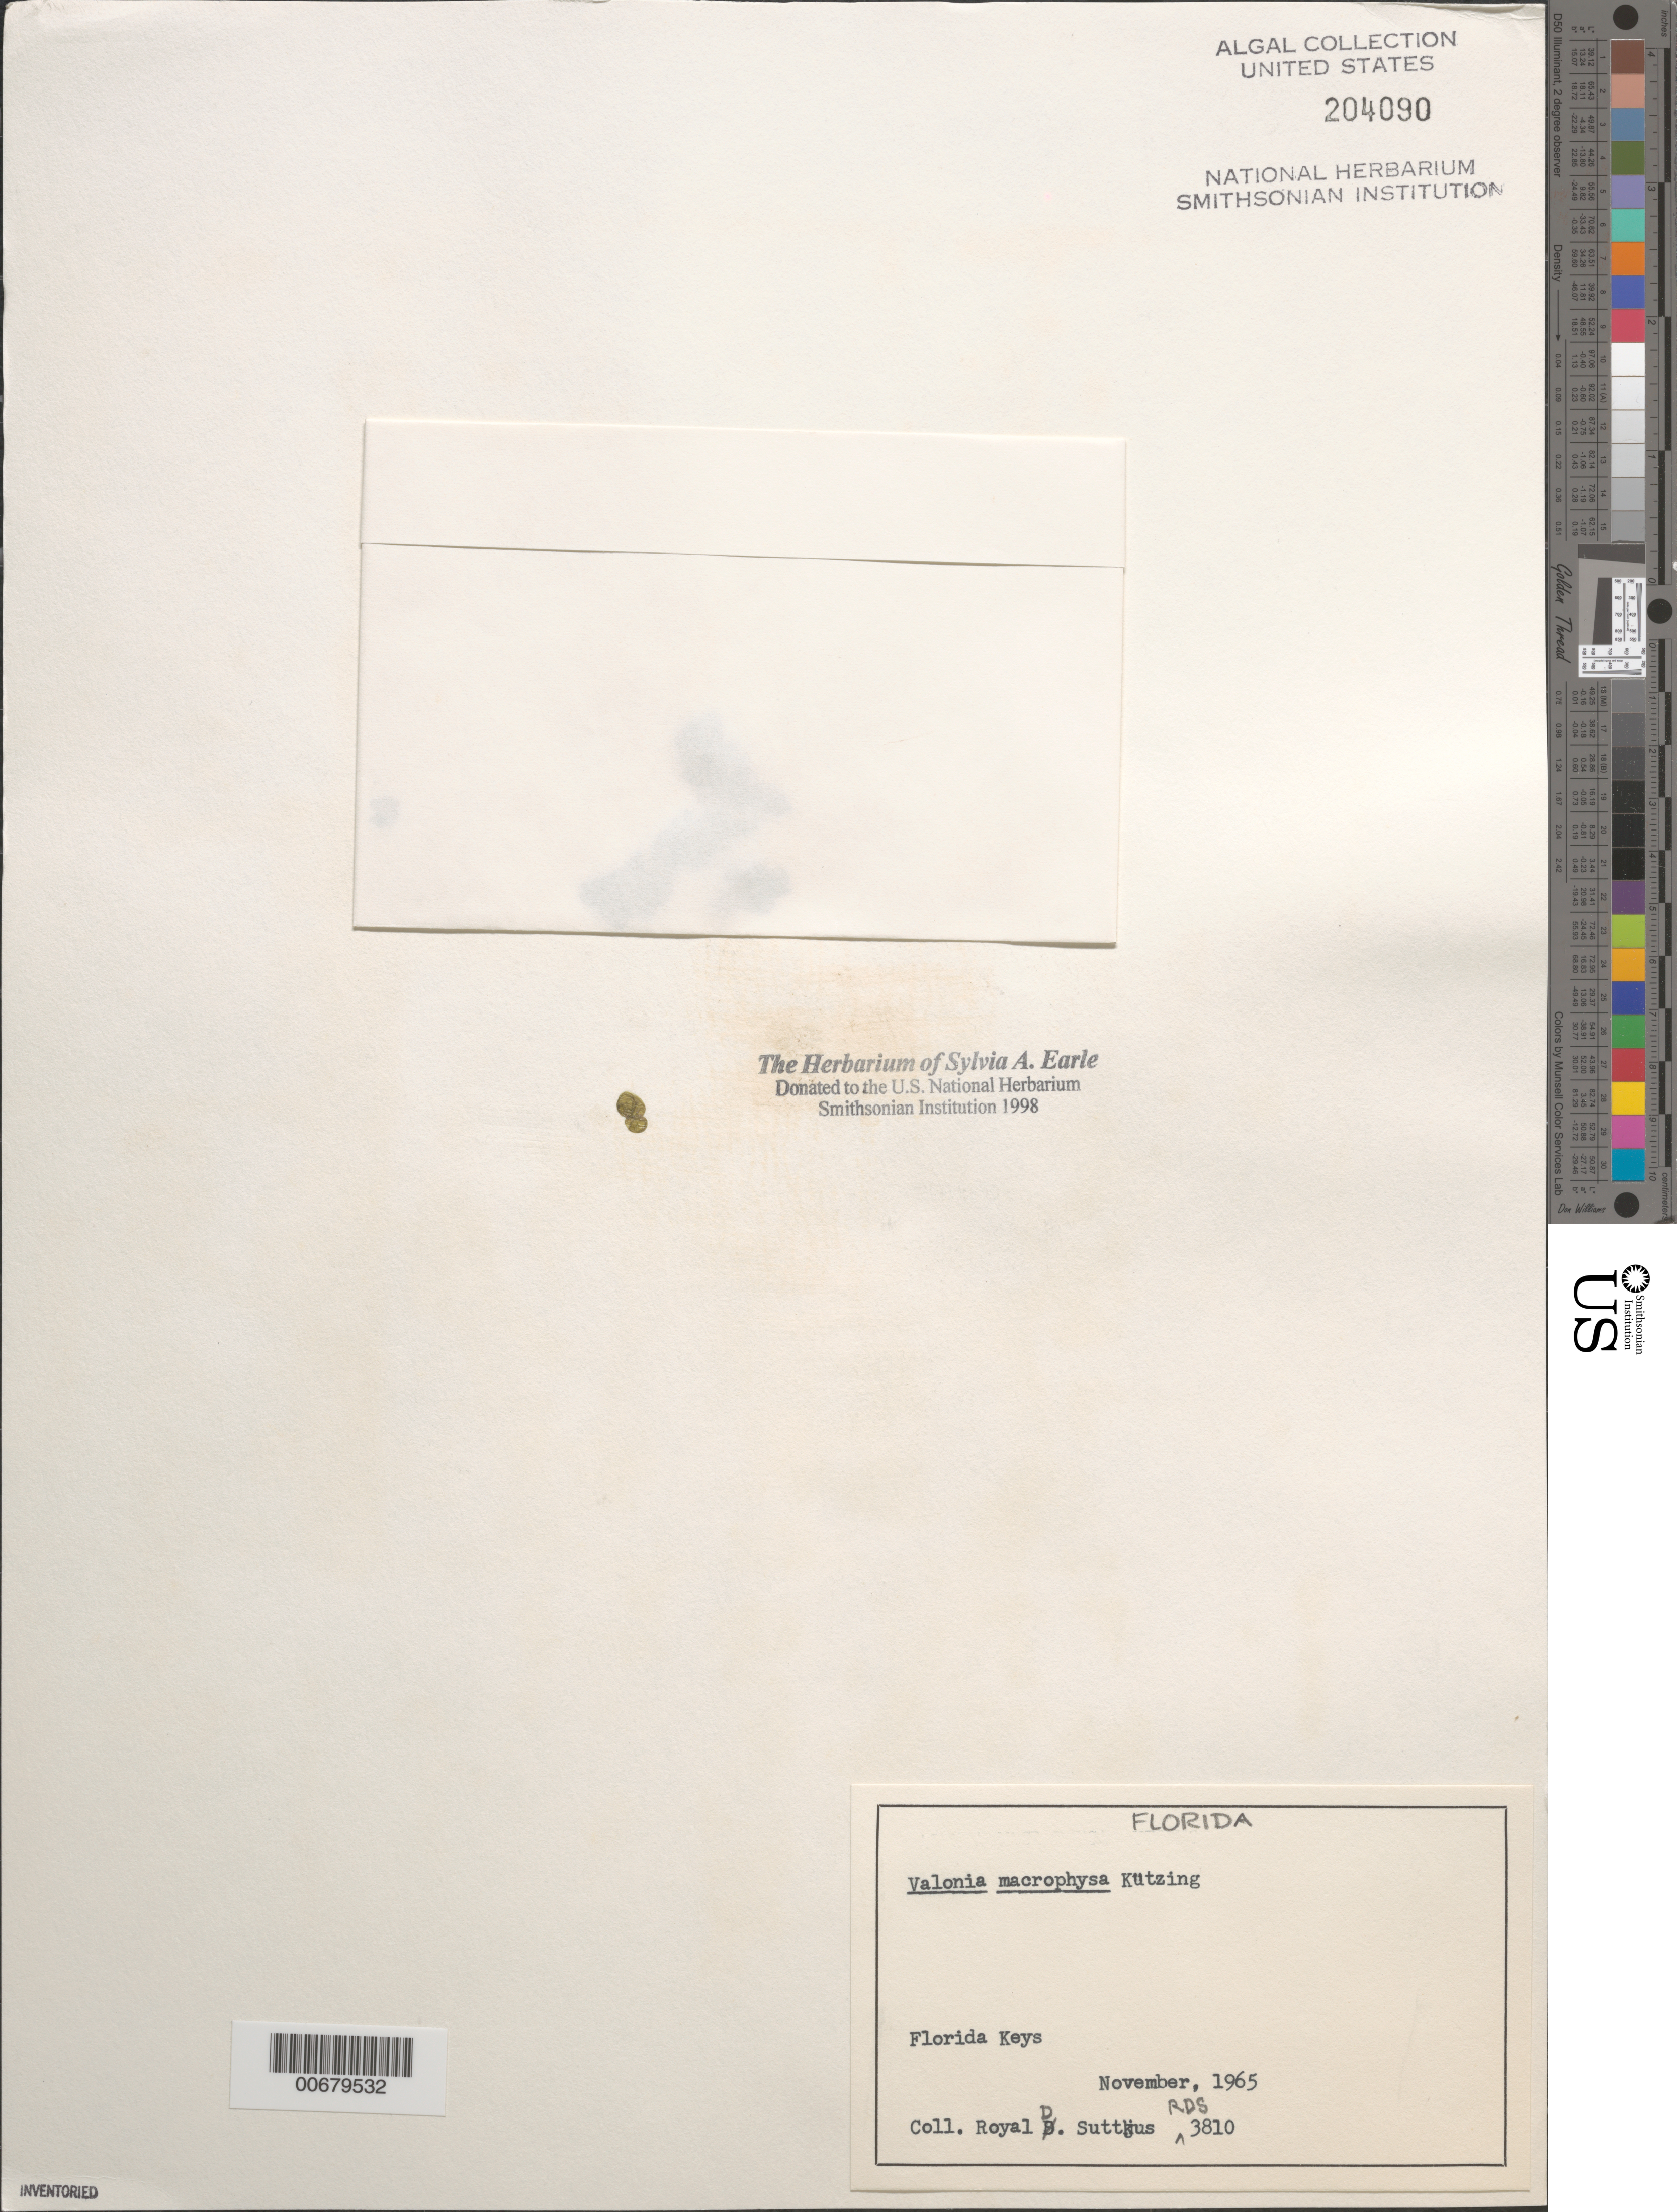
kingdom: Plantae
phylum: Chlorophyta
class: Ulvophyceae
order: Siphonocladales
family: Valoniaceae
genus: Valonia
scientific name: Valonia macrophysa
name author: Kütz.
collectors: R. Suttkus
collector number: RDS 3810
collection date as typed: Nov 1965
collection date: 1965-11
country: United States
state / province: Florida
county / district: Monroe County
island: Florida Keys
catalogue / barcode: US 204090